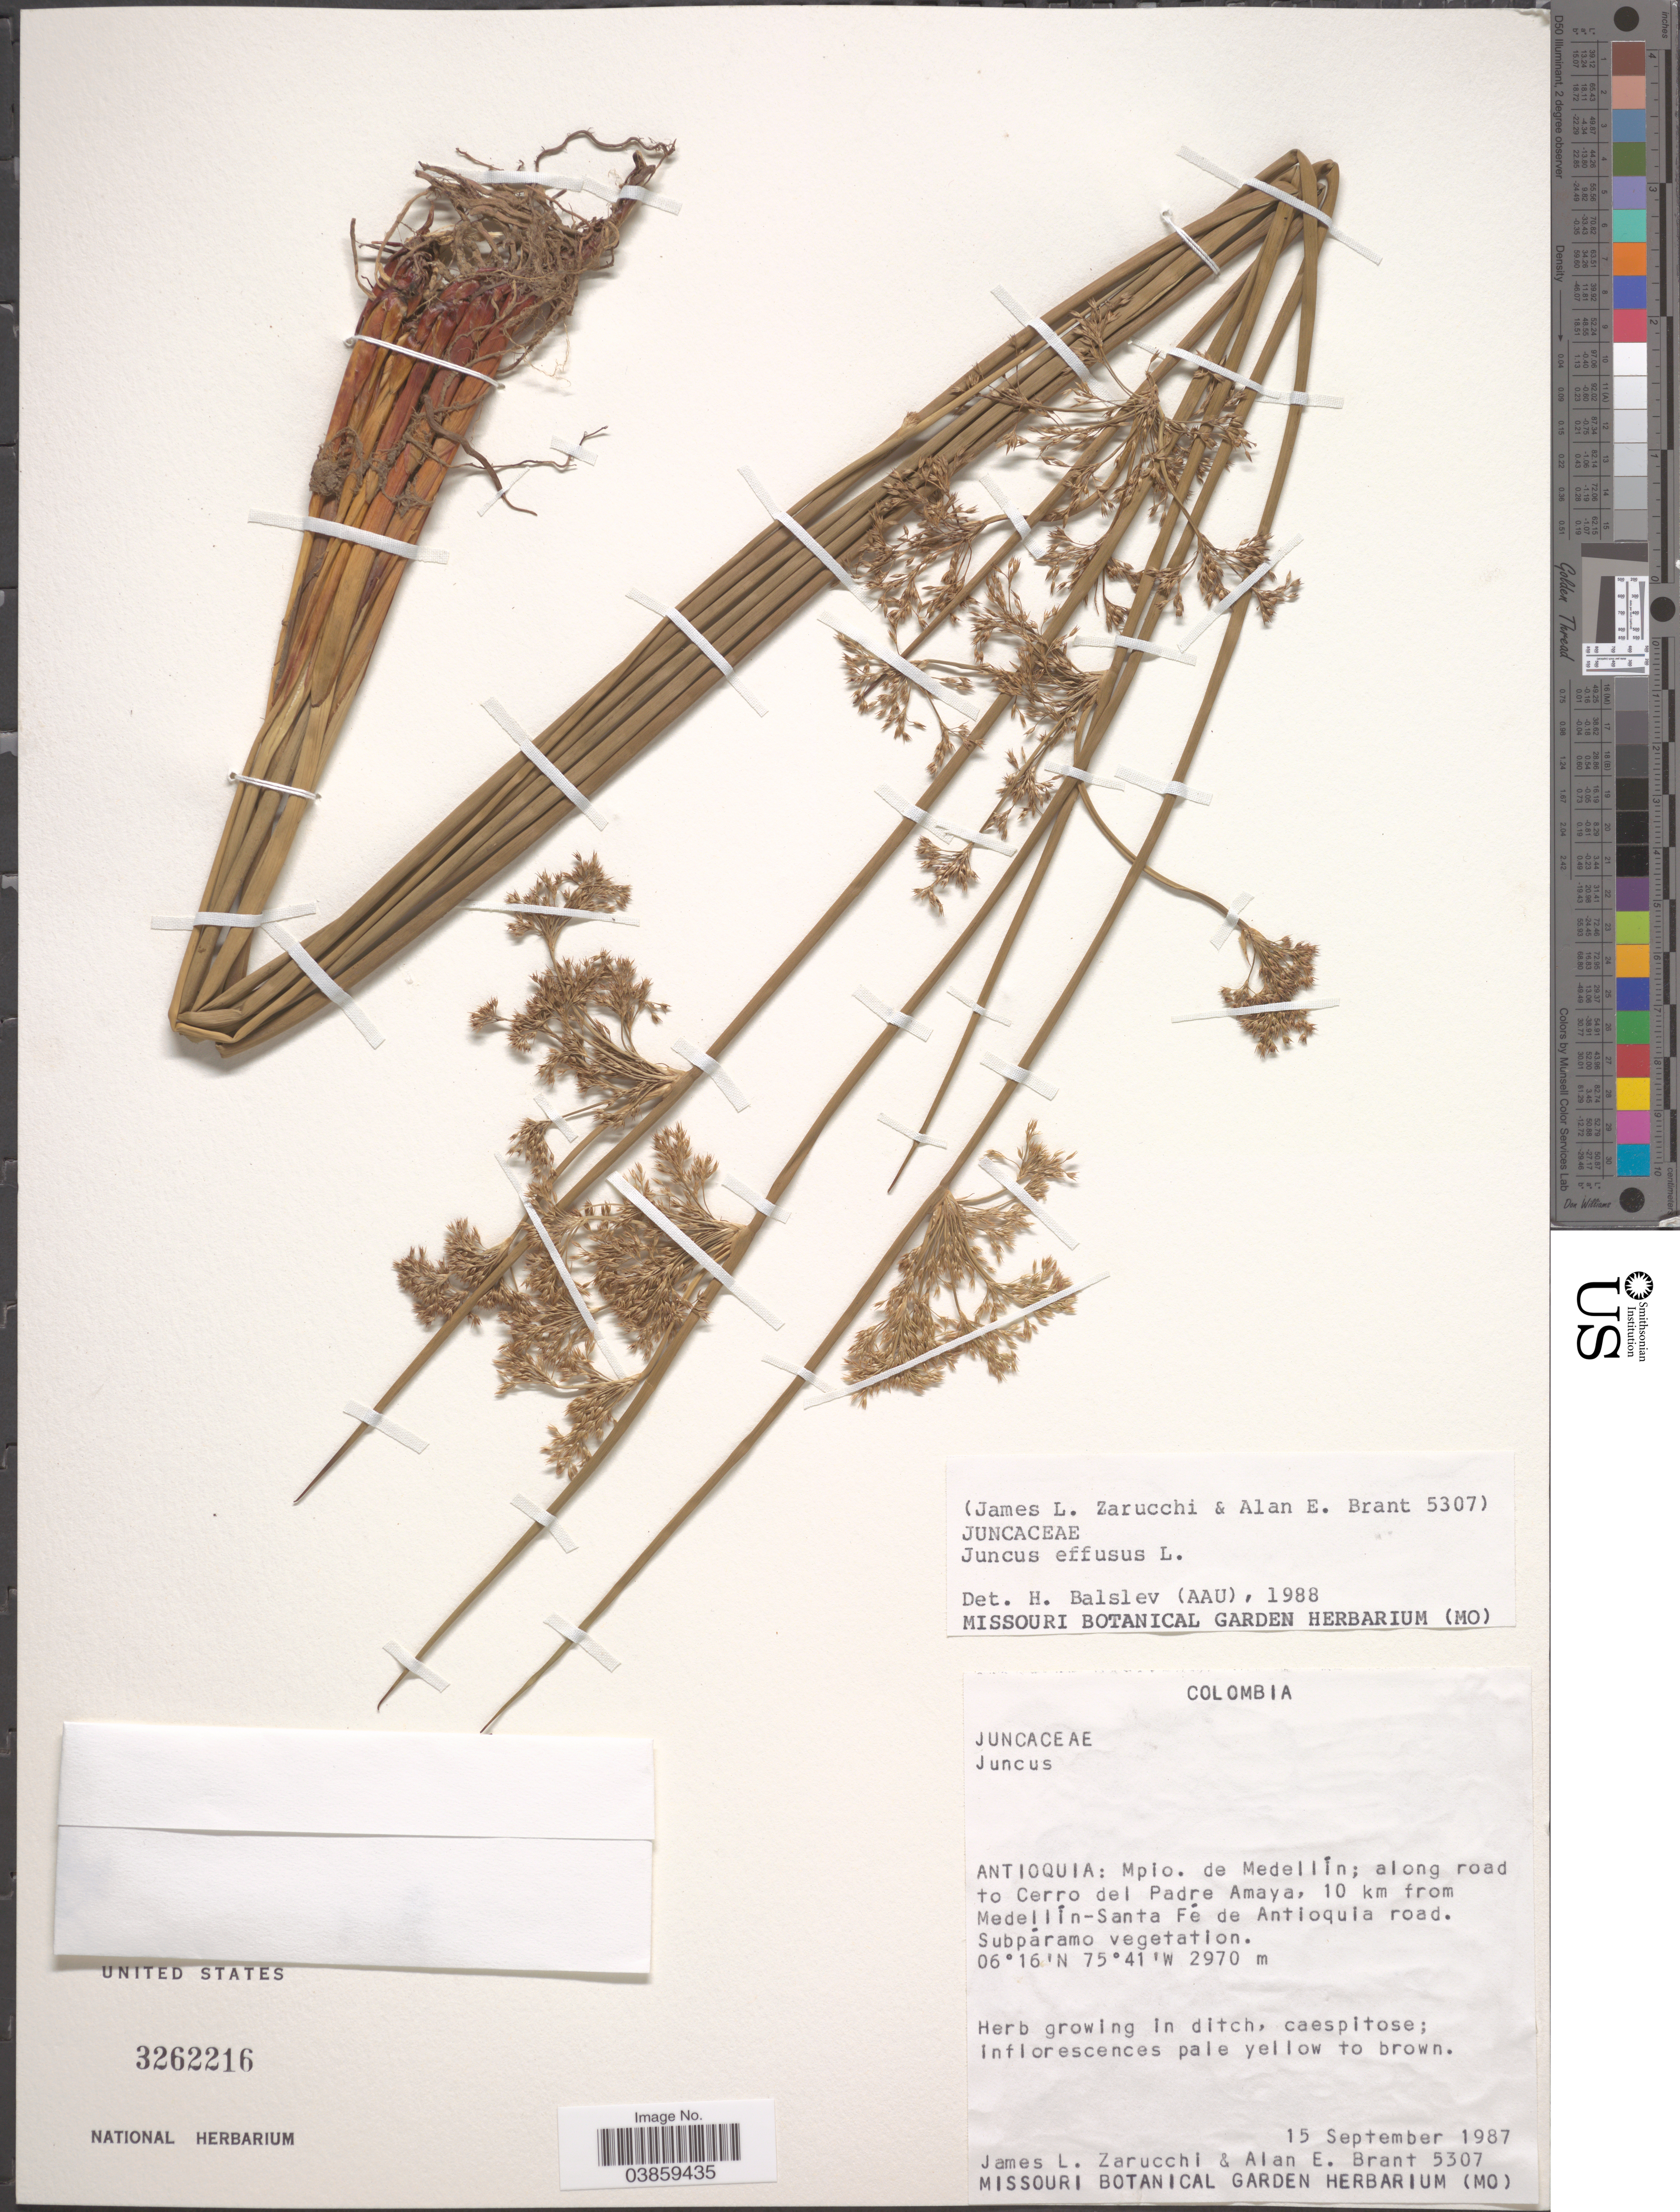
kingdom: Plantae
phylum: Tracheophyta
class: Liliopsida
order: Poales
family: Juncaceae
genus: Juncus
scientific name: Juncus effusus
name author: L.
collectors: J. L. Zarucchi & A. Brant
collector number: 5307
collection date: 1987-09-15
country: Colombia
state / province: Antioquia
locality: Mpio. de Medellín; along road to Cerro del Padre Amaya, 10 km from Medellín-Santa Fé de Antioquia road.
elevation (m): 2970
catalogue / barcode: US 3262216